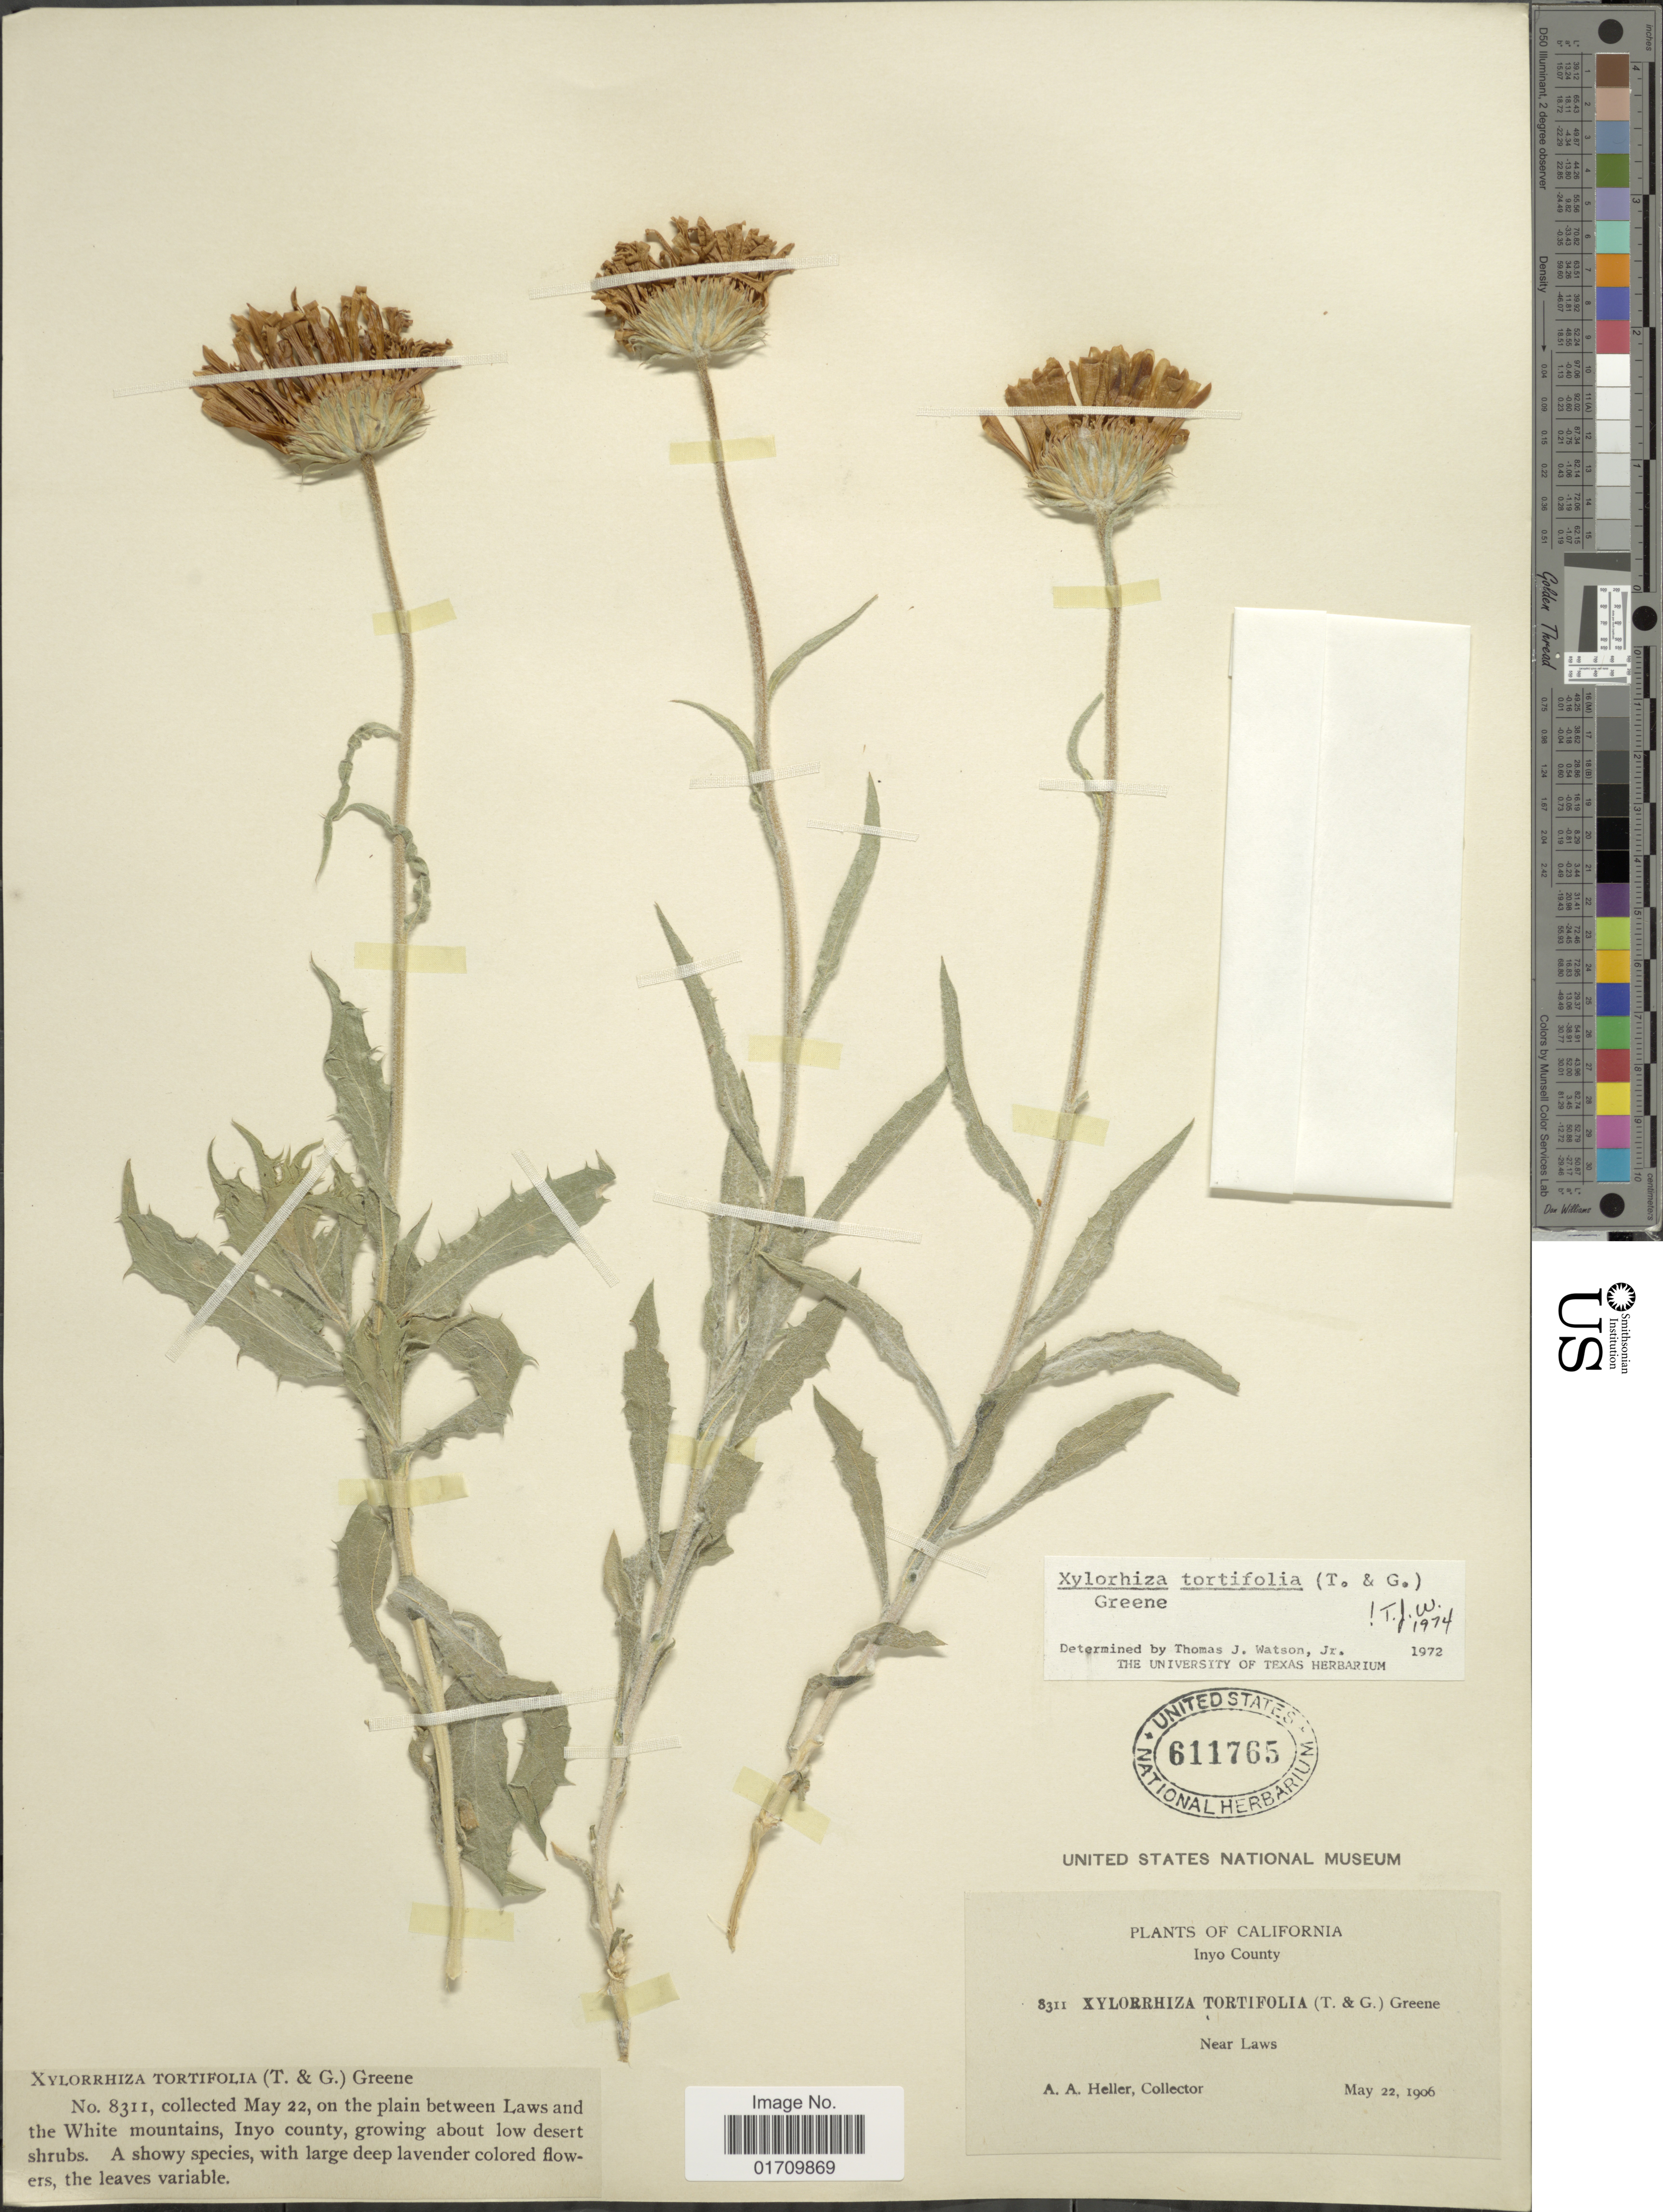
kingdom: Plantae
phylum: Tracheophyta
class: Magnoliopsida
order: Asterales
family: Asteraceae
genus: Xylorhiza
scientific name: Xylorhiza tortifolia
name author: (Torr. & A. Gray) Greene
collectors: A. A. Heller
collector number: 8311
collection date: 1906-05-22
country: United States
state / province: California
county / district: Inyo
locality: Inyo County, near Laws, on the plain between Laws and the White Mountains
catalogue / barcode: US 611765